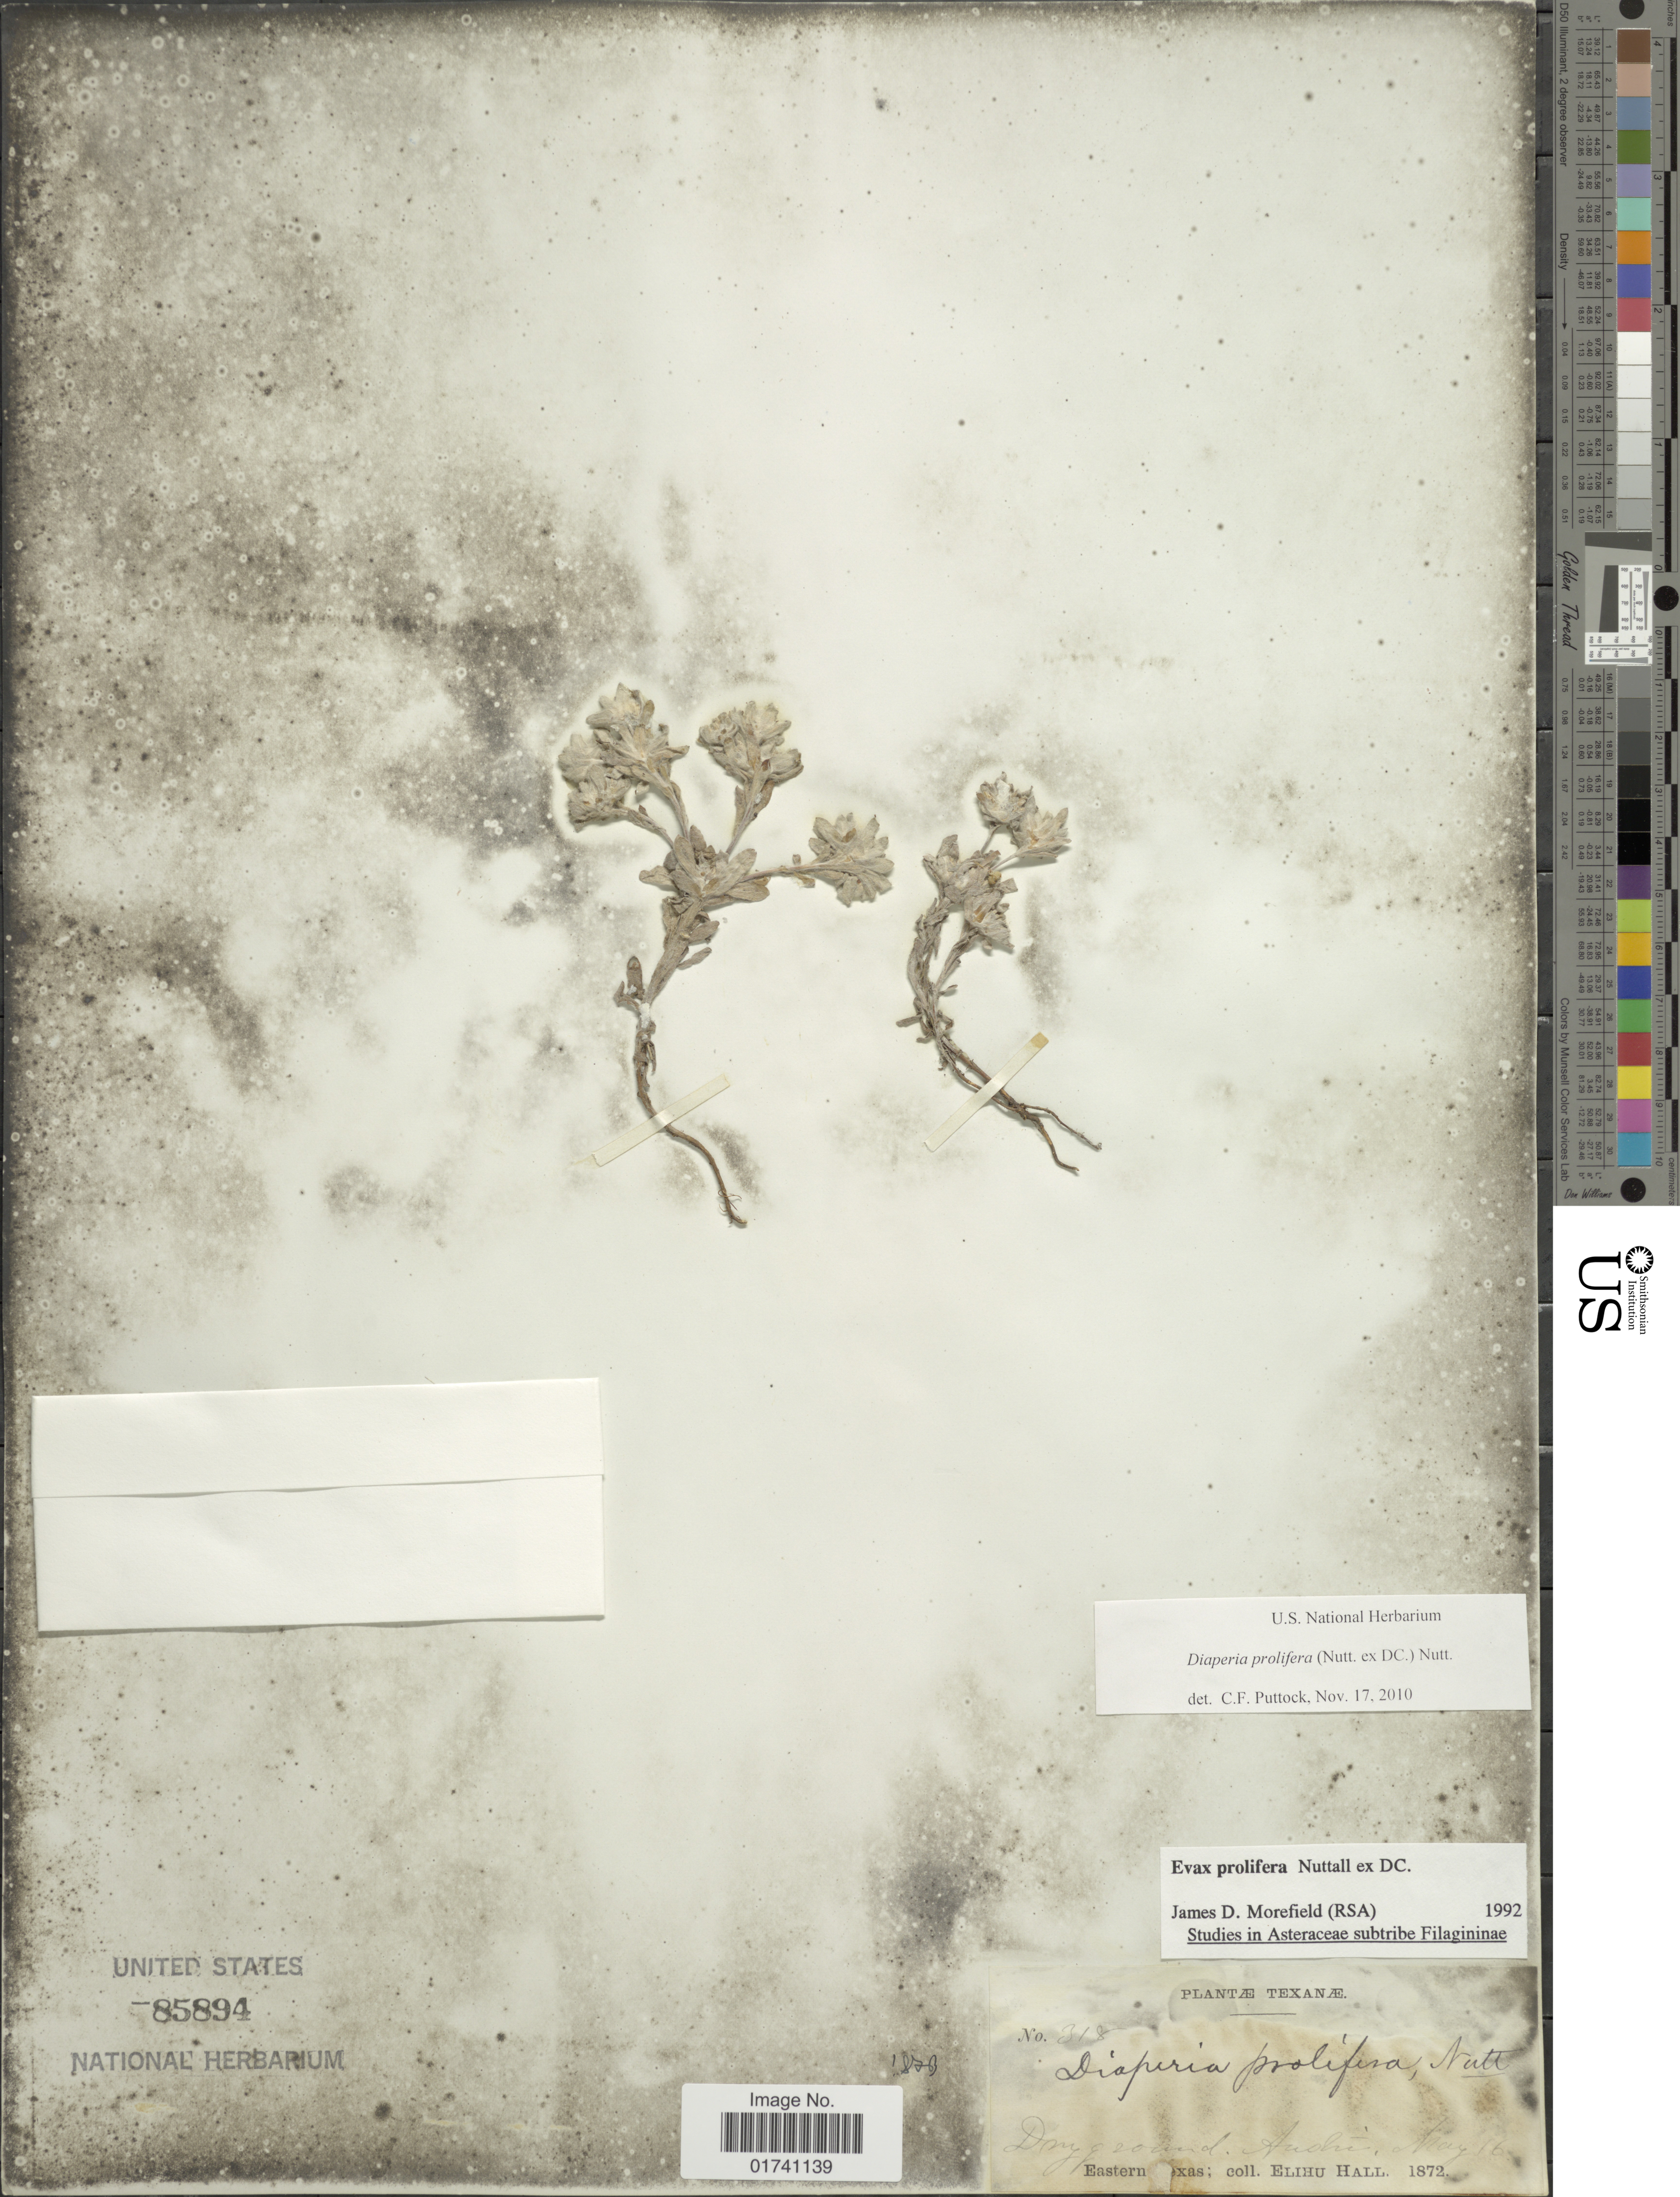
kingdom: Plantae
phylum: Tracheophyta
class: Magnoliopsida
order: Asterales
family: Asteraceae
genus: Diaperia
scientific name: Diaperia prolifera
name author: (Nutt. ex DC.) Morefield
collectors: E. Hall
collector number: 318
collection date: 1872-05-16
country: United States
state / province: Texas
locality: Dry sound Austin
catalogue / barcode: US 85894